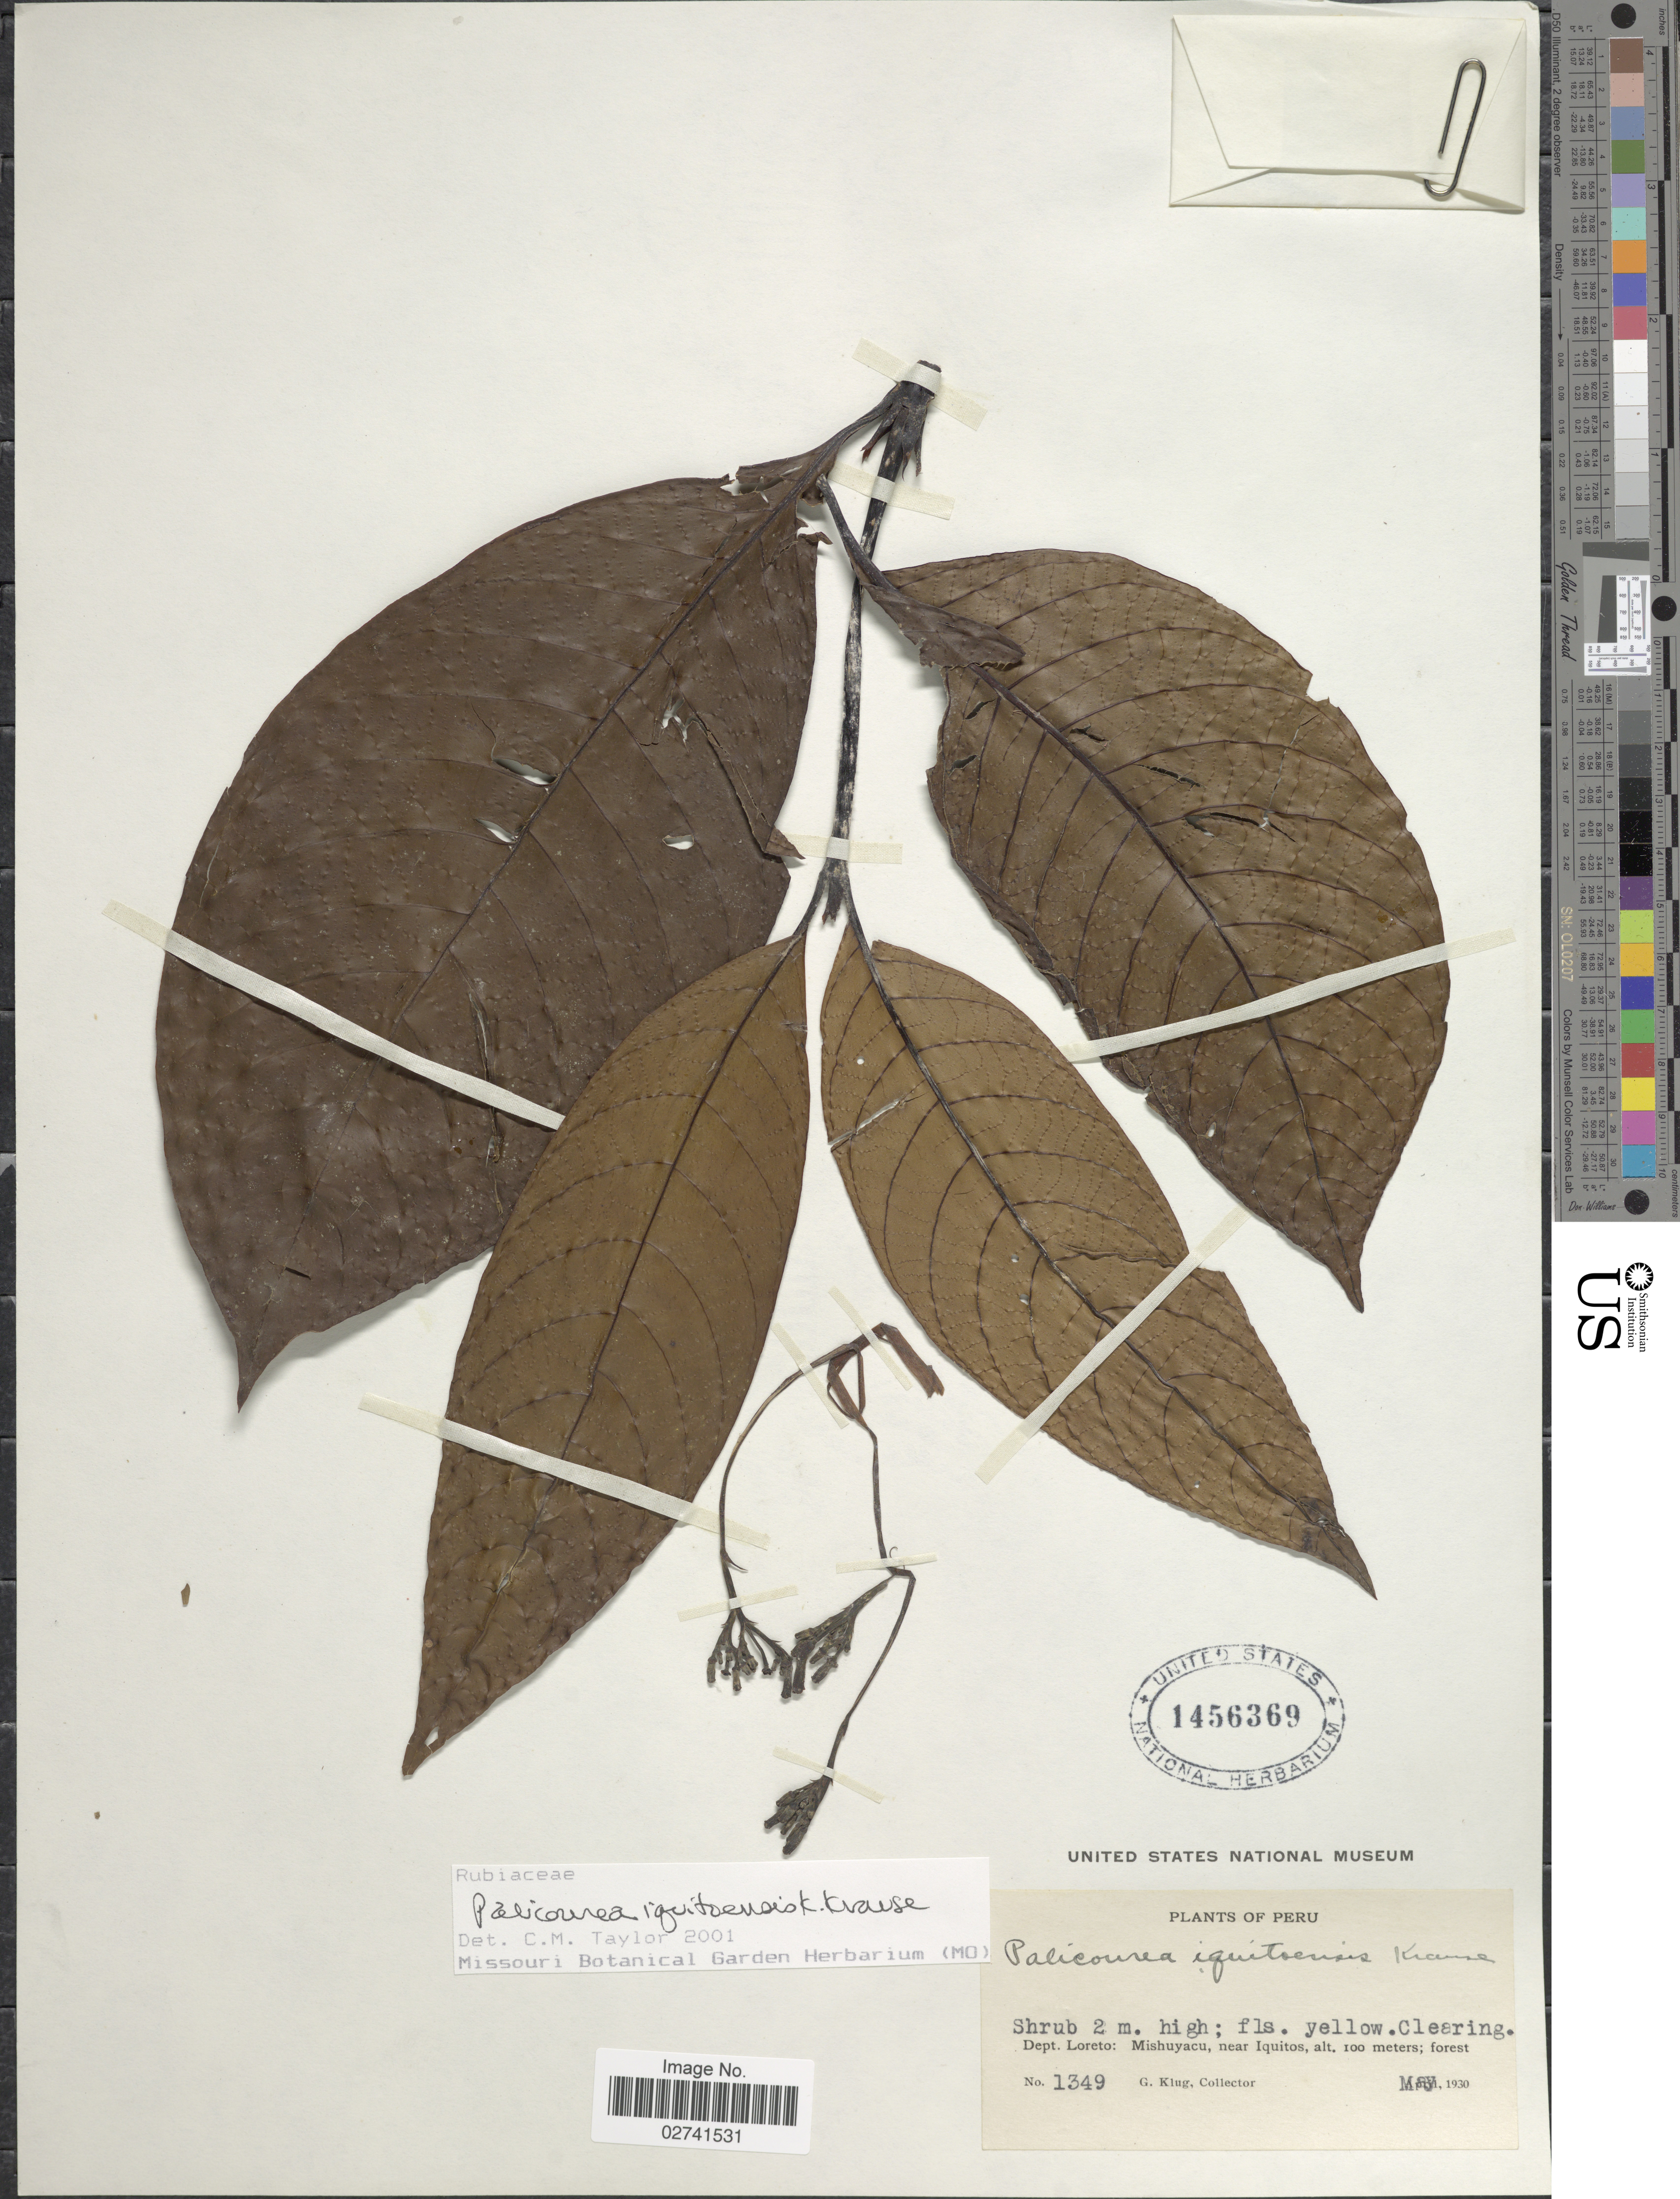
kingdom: Plantae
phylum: Tracheophyta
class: Magnoliopsida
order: Gentianales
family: Rubiaceae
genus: Palicourea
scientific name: Palicourea iquitoensis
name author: K. Krause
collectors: G. Klug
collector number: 1349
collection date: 1930-05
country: Peru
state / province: Loreto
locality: Dept. Loreto: Mishuyacu, near Iquitos; forest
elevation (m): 100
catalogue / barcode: US 1456369